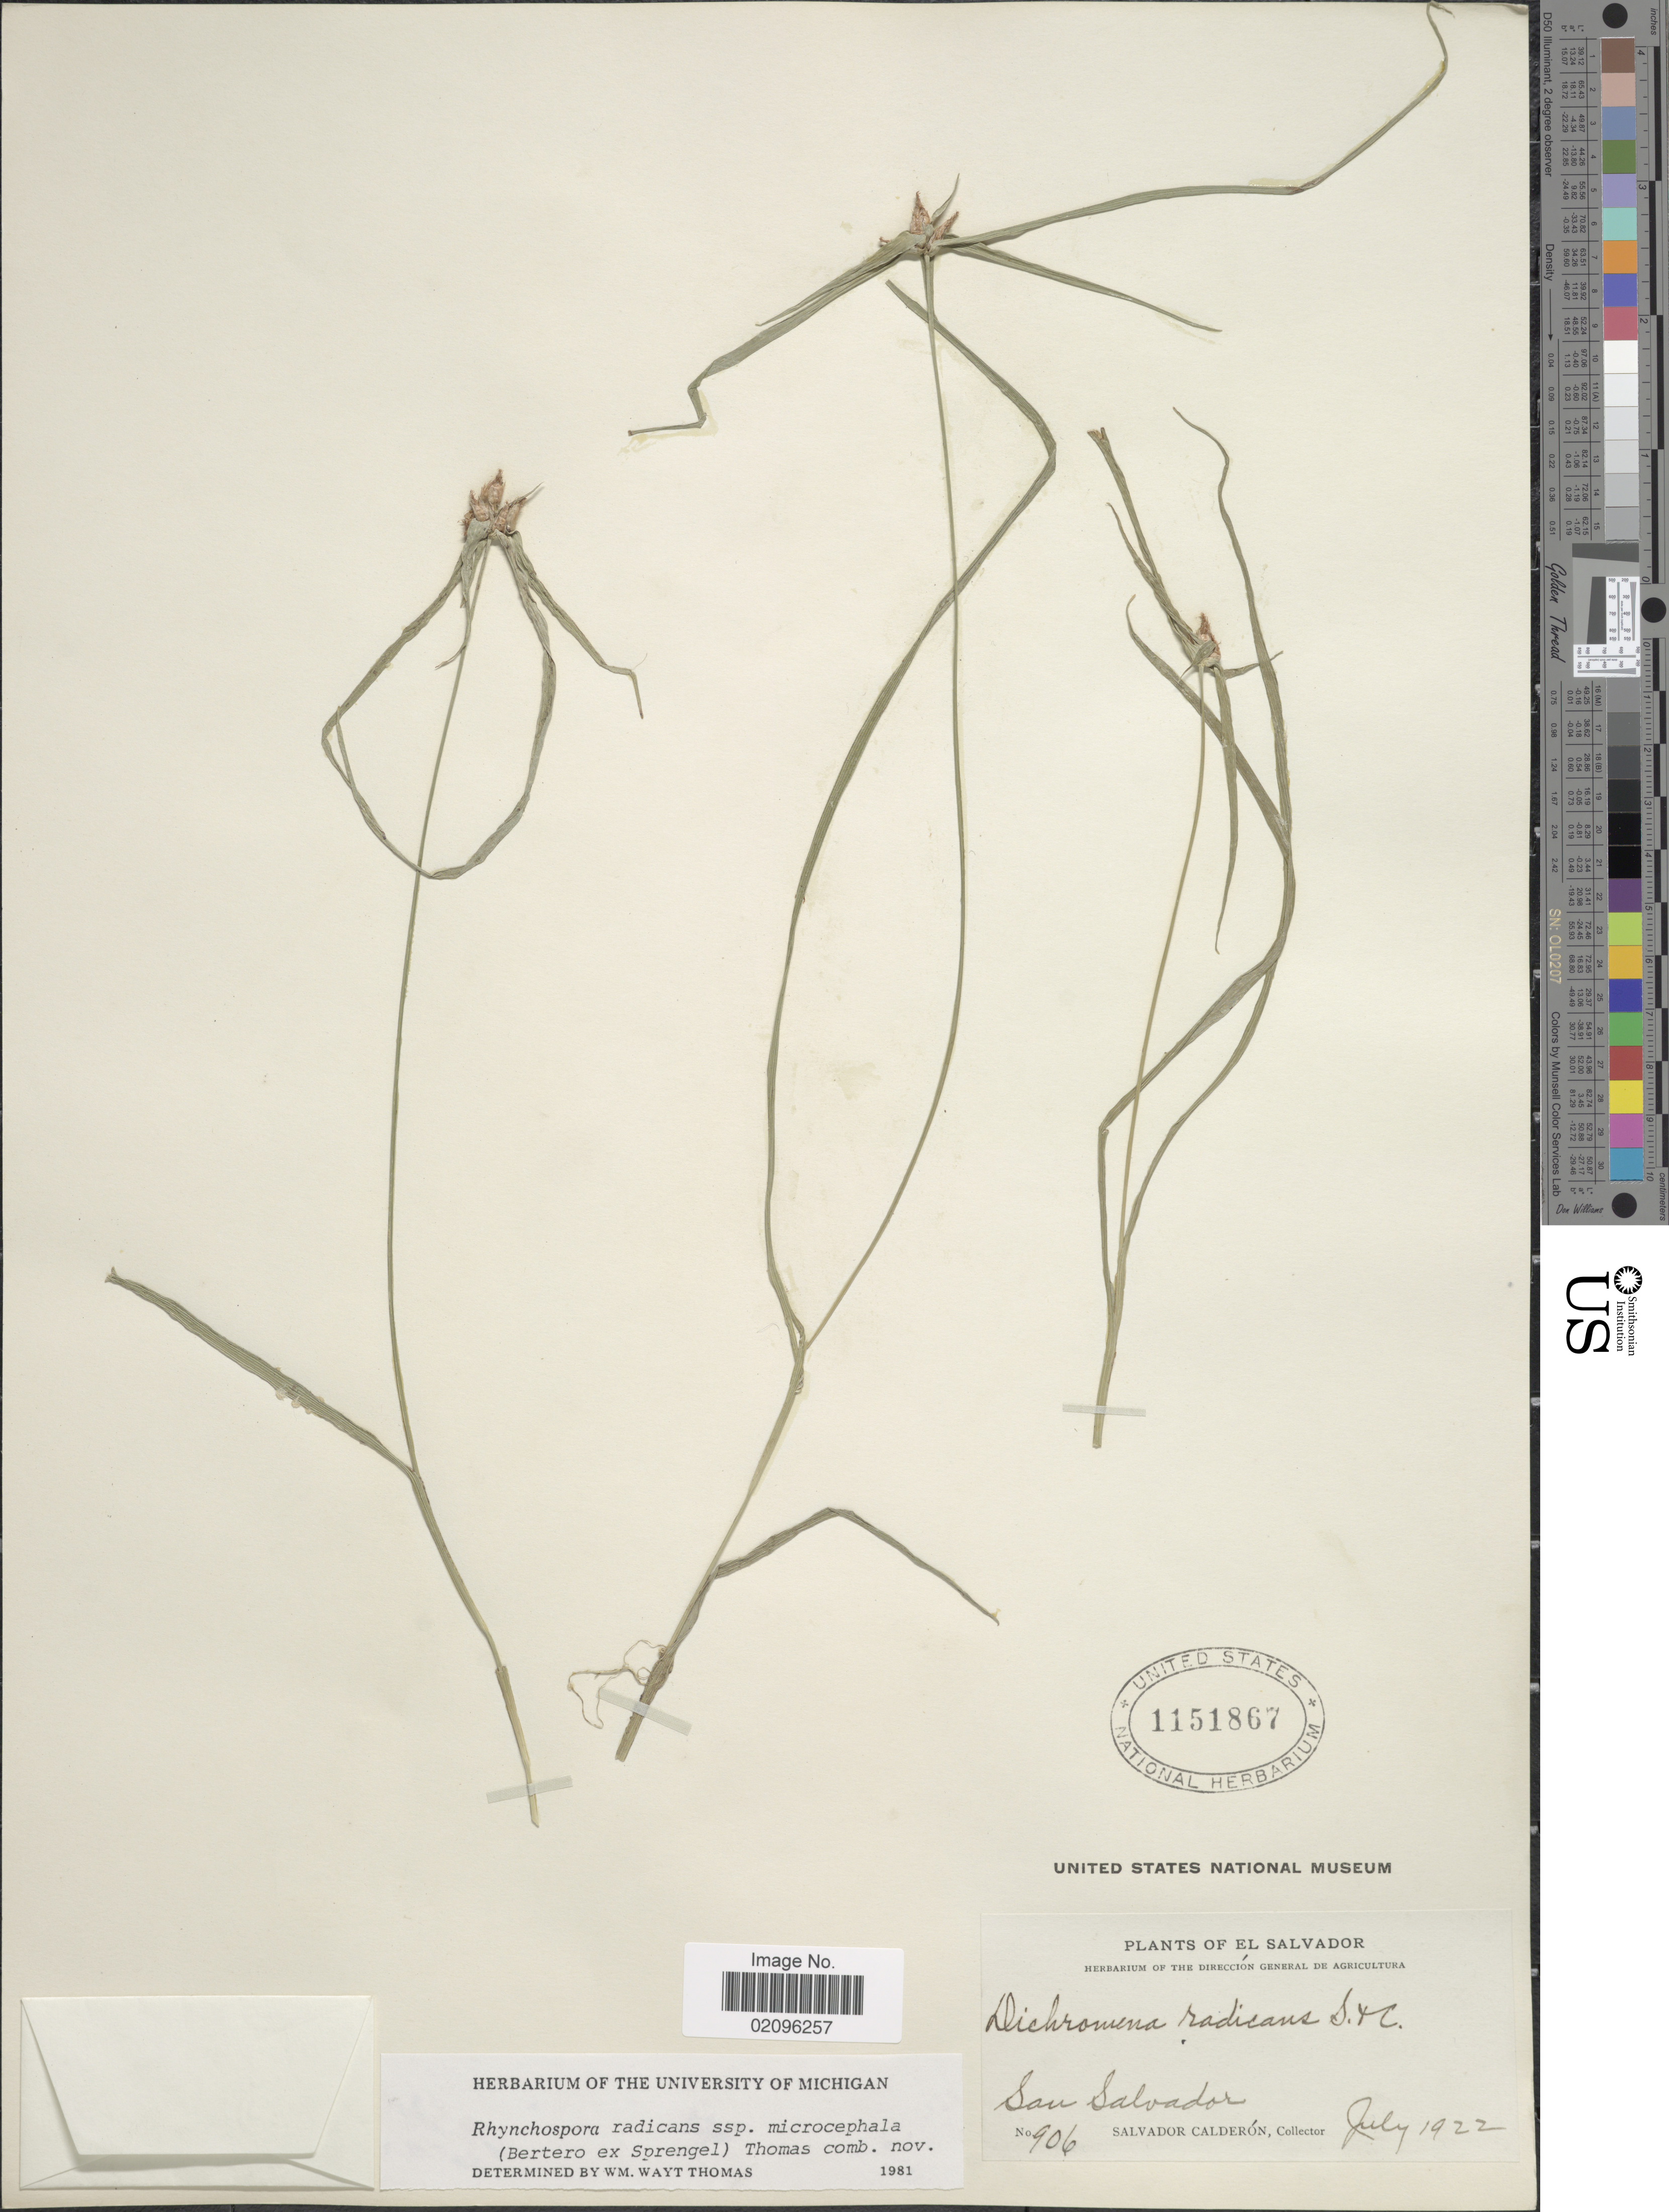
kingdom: Plantae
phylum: Tracheophyta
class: Liliopsida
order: Poales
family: Cyperaceae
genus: Rhynchospora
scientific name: Rhynchospora radicans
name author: (Schltdl. & Cham.) H. Pfeiff.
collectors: S. Calderón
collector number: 906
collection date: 1922-07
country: El Salvador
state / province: San Salvador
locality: El Salvador, San Salvador.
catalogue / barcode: US 1151867